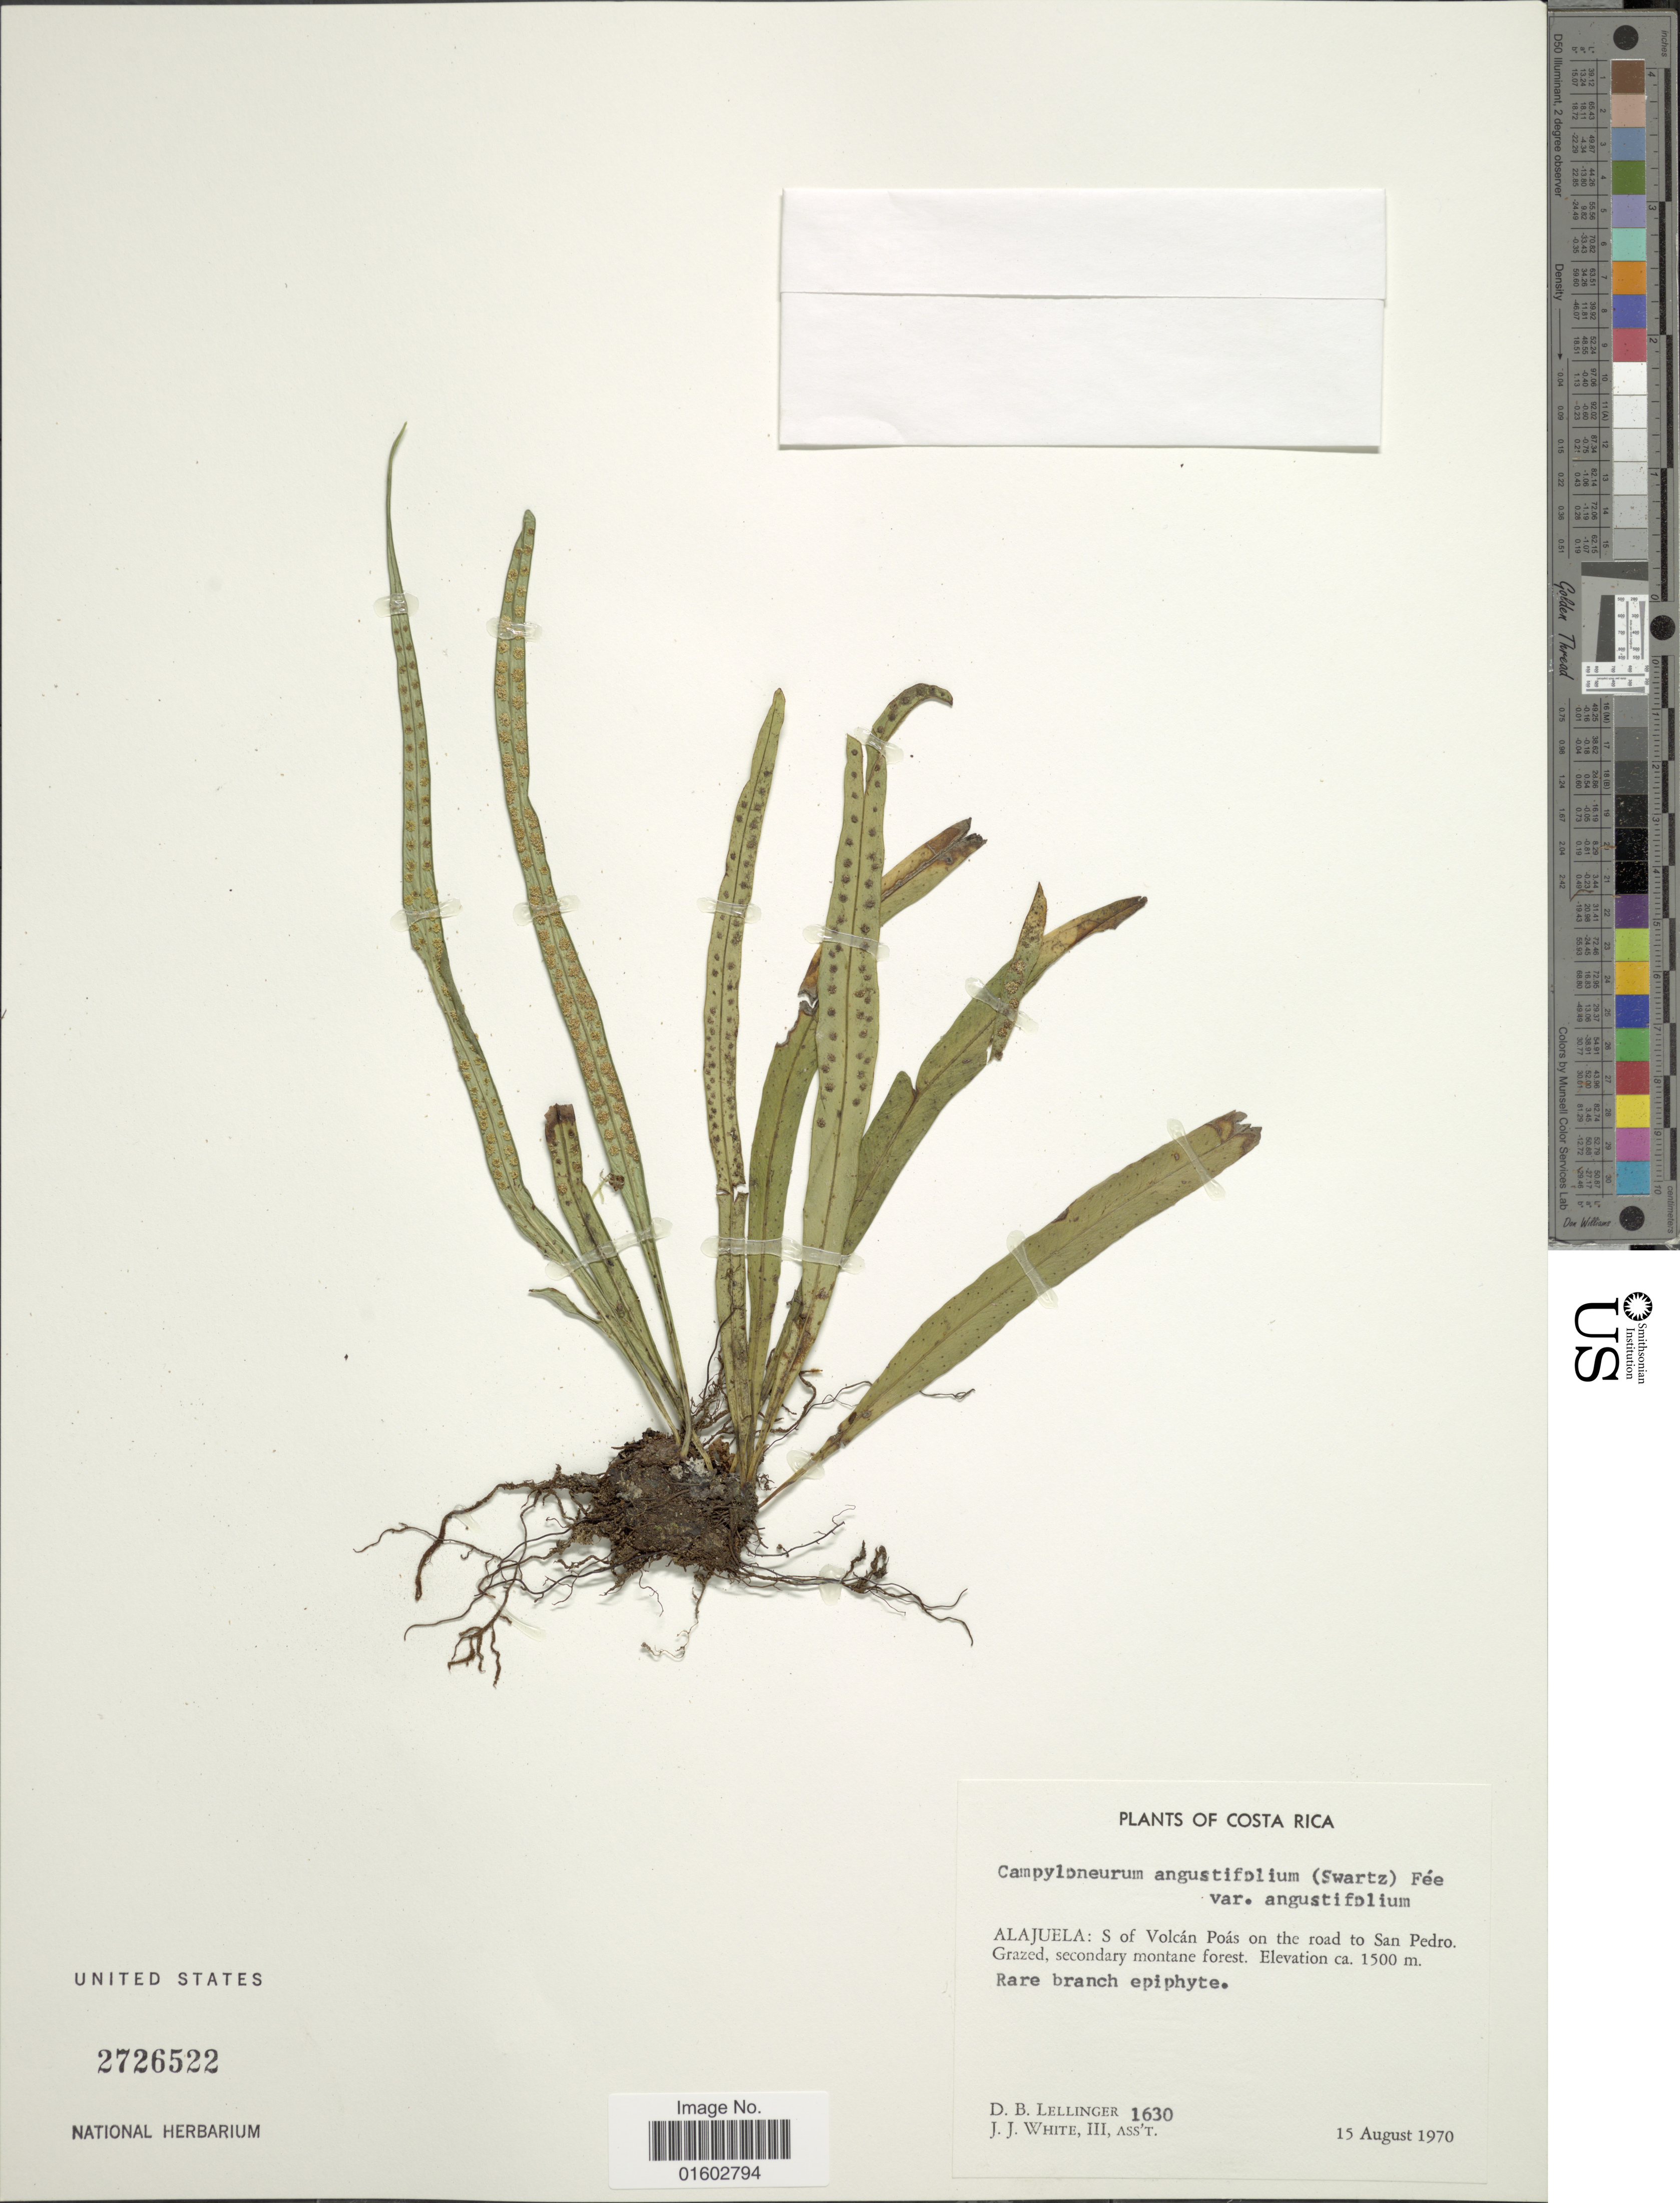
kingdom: Plantae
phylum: Tracheophyta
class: Polypodiopsida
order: Polypodiales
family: Polypodiaceae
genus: Campyloneurum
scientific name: Campyloneurum angustifolium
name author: (Sw.) Fée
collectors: D. B. Lellinger & J. J. White III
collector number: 1630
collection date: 1970-08-15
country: Costa Rica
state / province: Alajuela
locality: S. of Volcan Poas on the road to San Pedro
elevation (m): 1500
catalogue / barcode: US 2726522